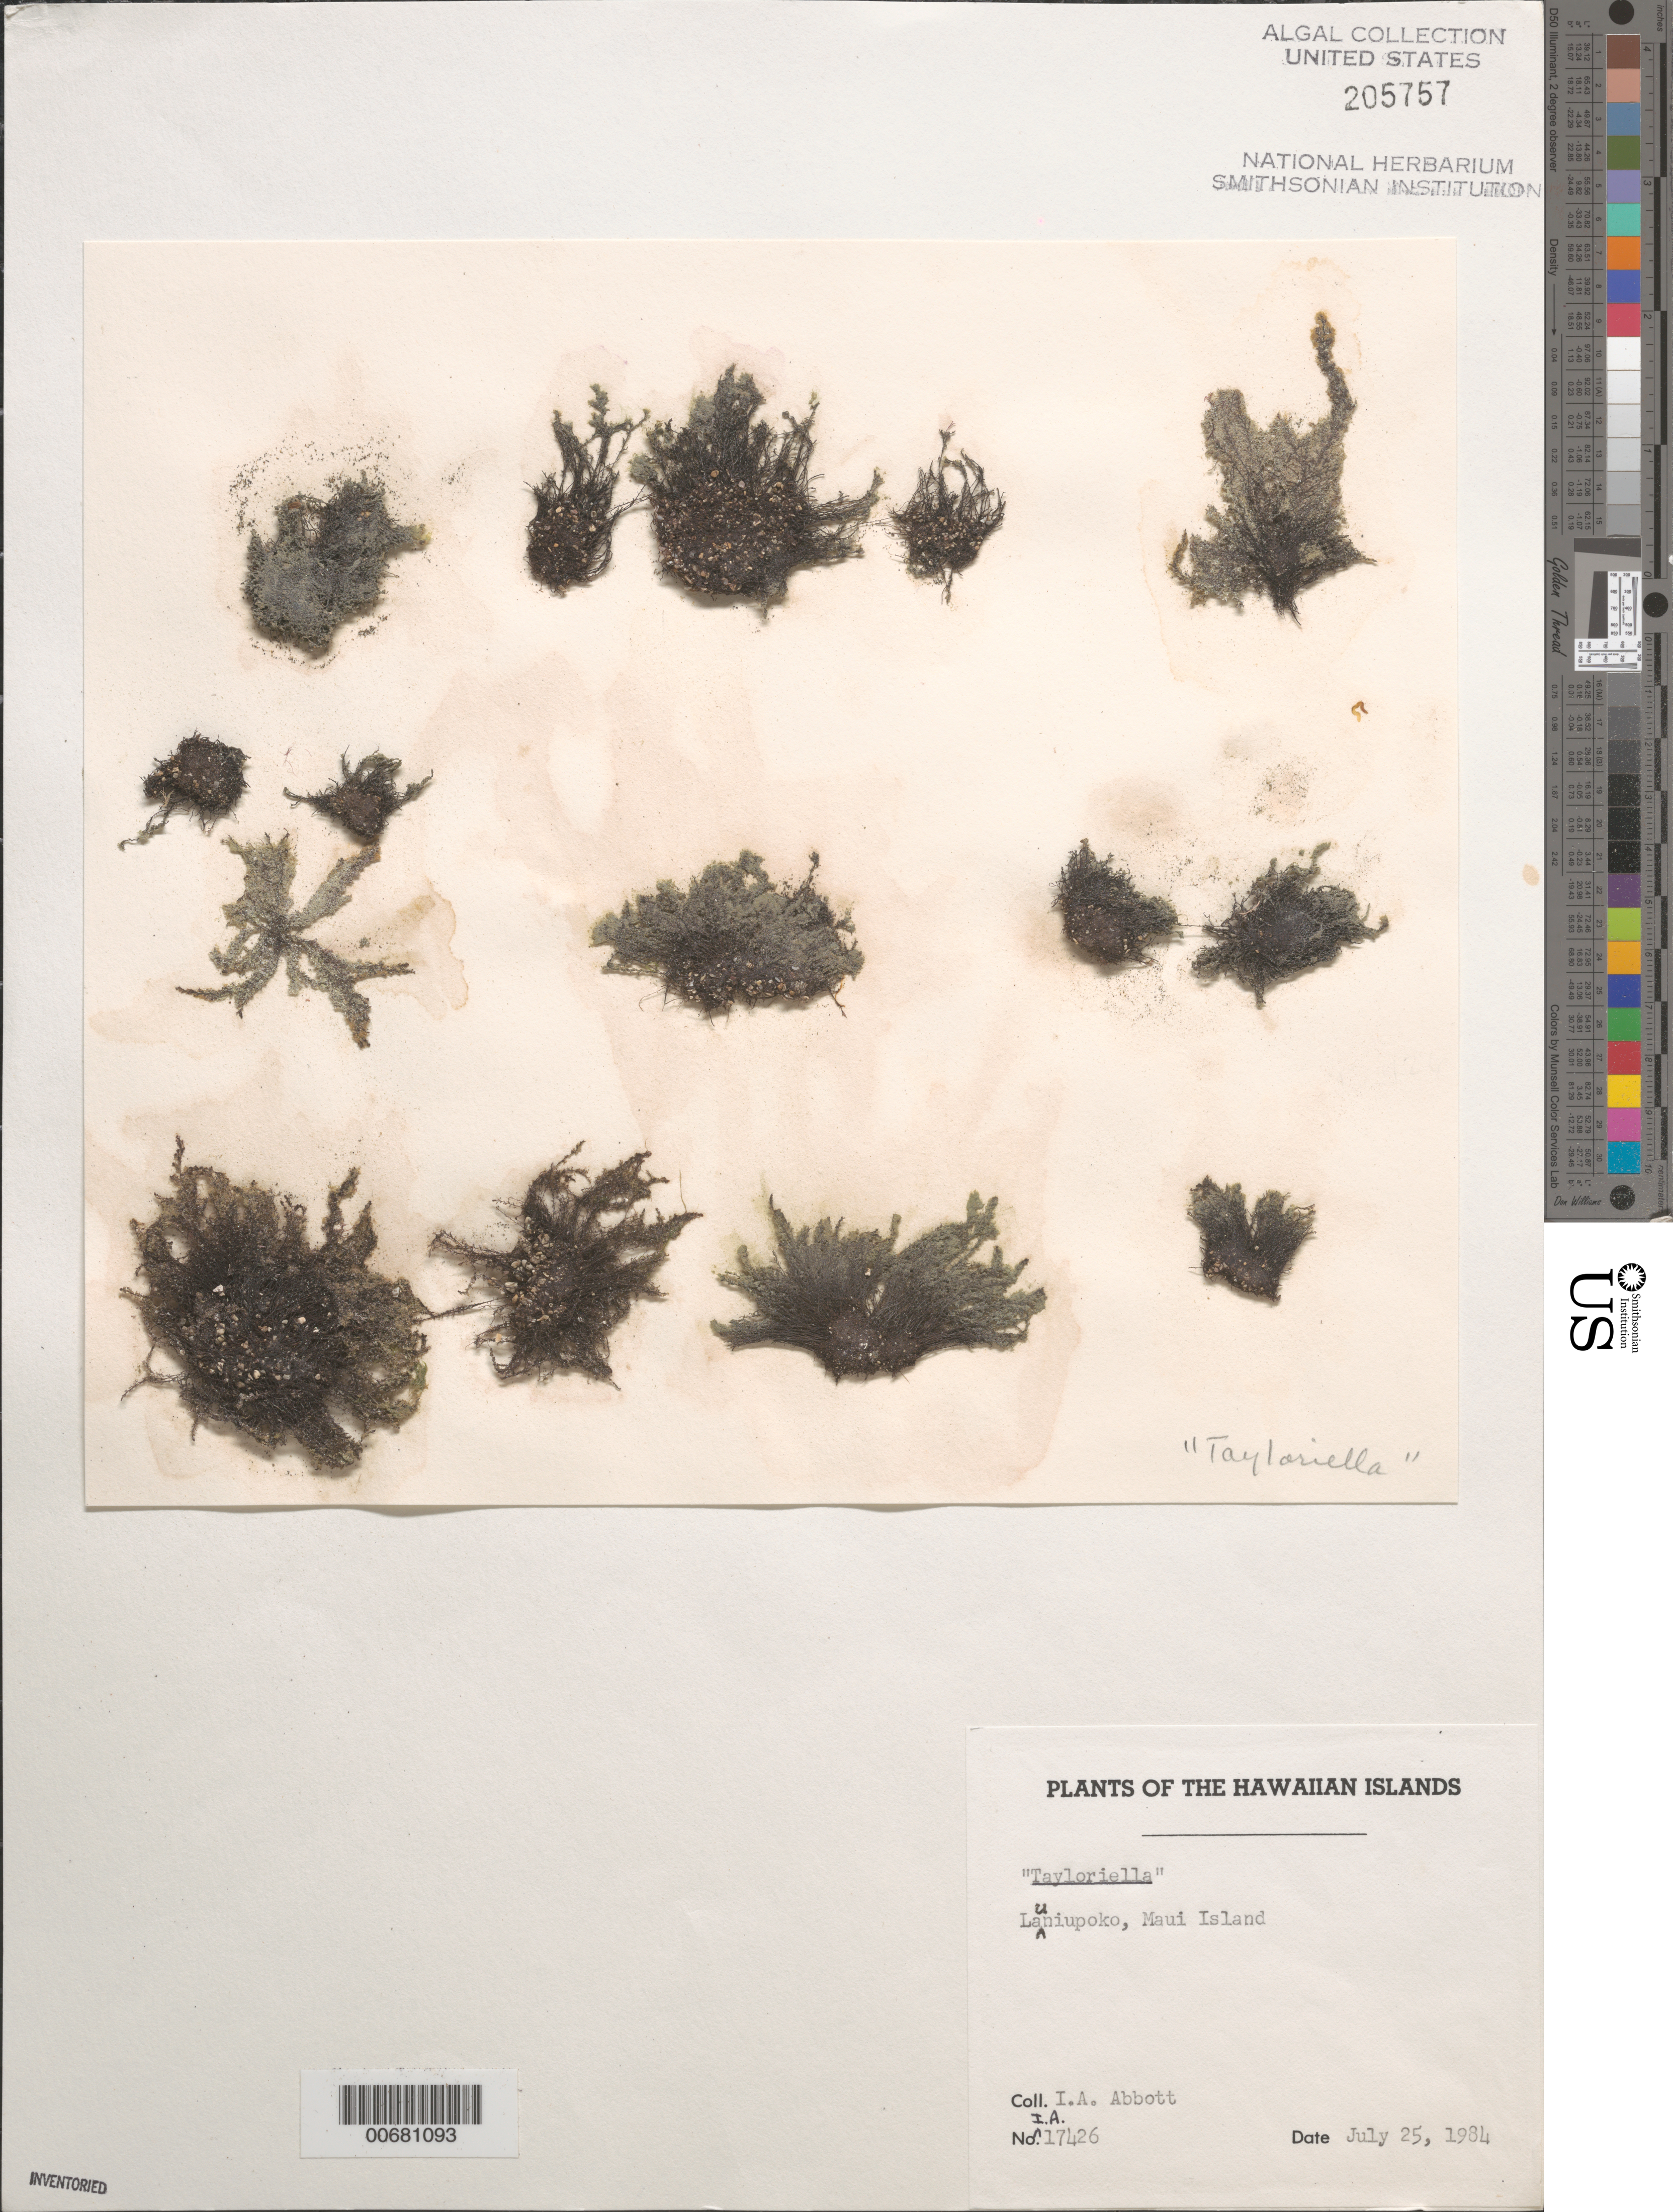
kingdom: Plantae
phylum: Rhodophyta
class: Florideophyceae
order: Ceramiales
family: Rhodomelaceae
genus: Tayloriella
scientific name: Tayloriella sp.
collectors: I. A. Abbott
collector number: IAA 17426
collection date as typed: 25 Jul 1984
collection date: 1984-07-25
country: United States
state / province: Hawaii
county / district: Maui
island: Maui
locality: Launiupoko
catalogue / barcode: US 205757